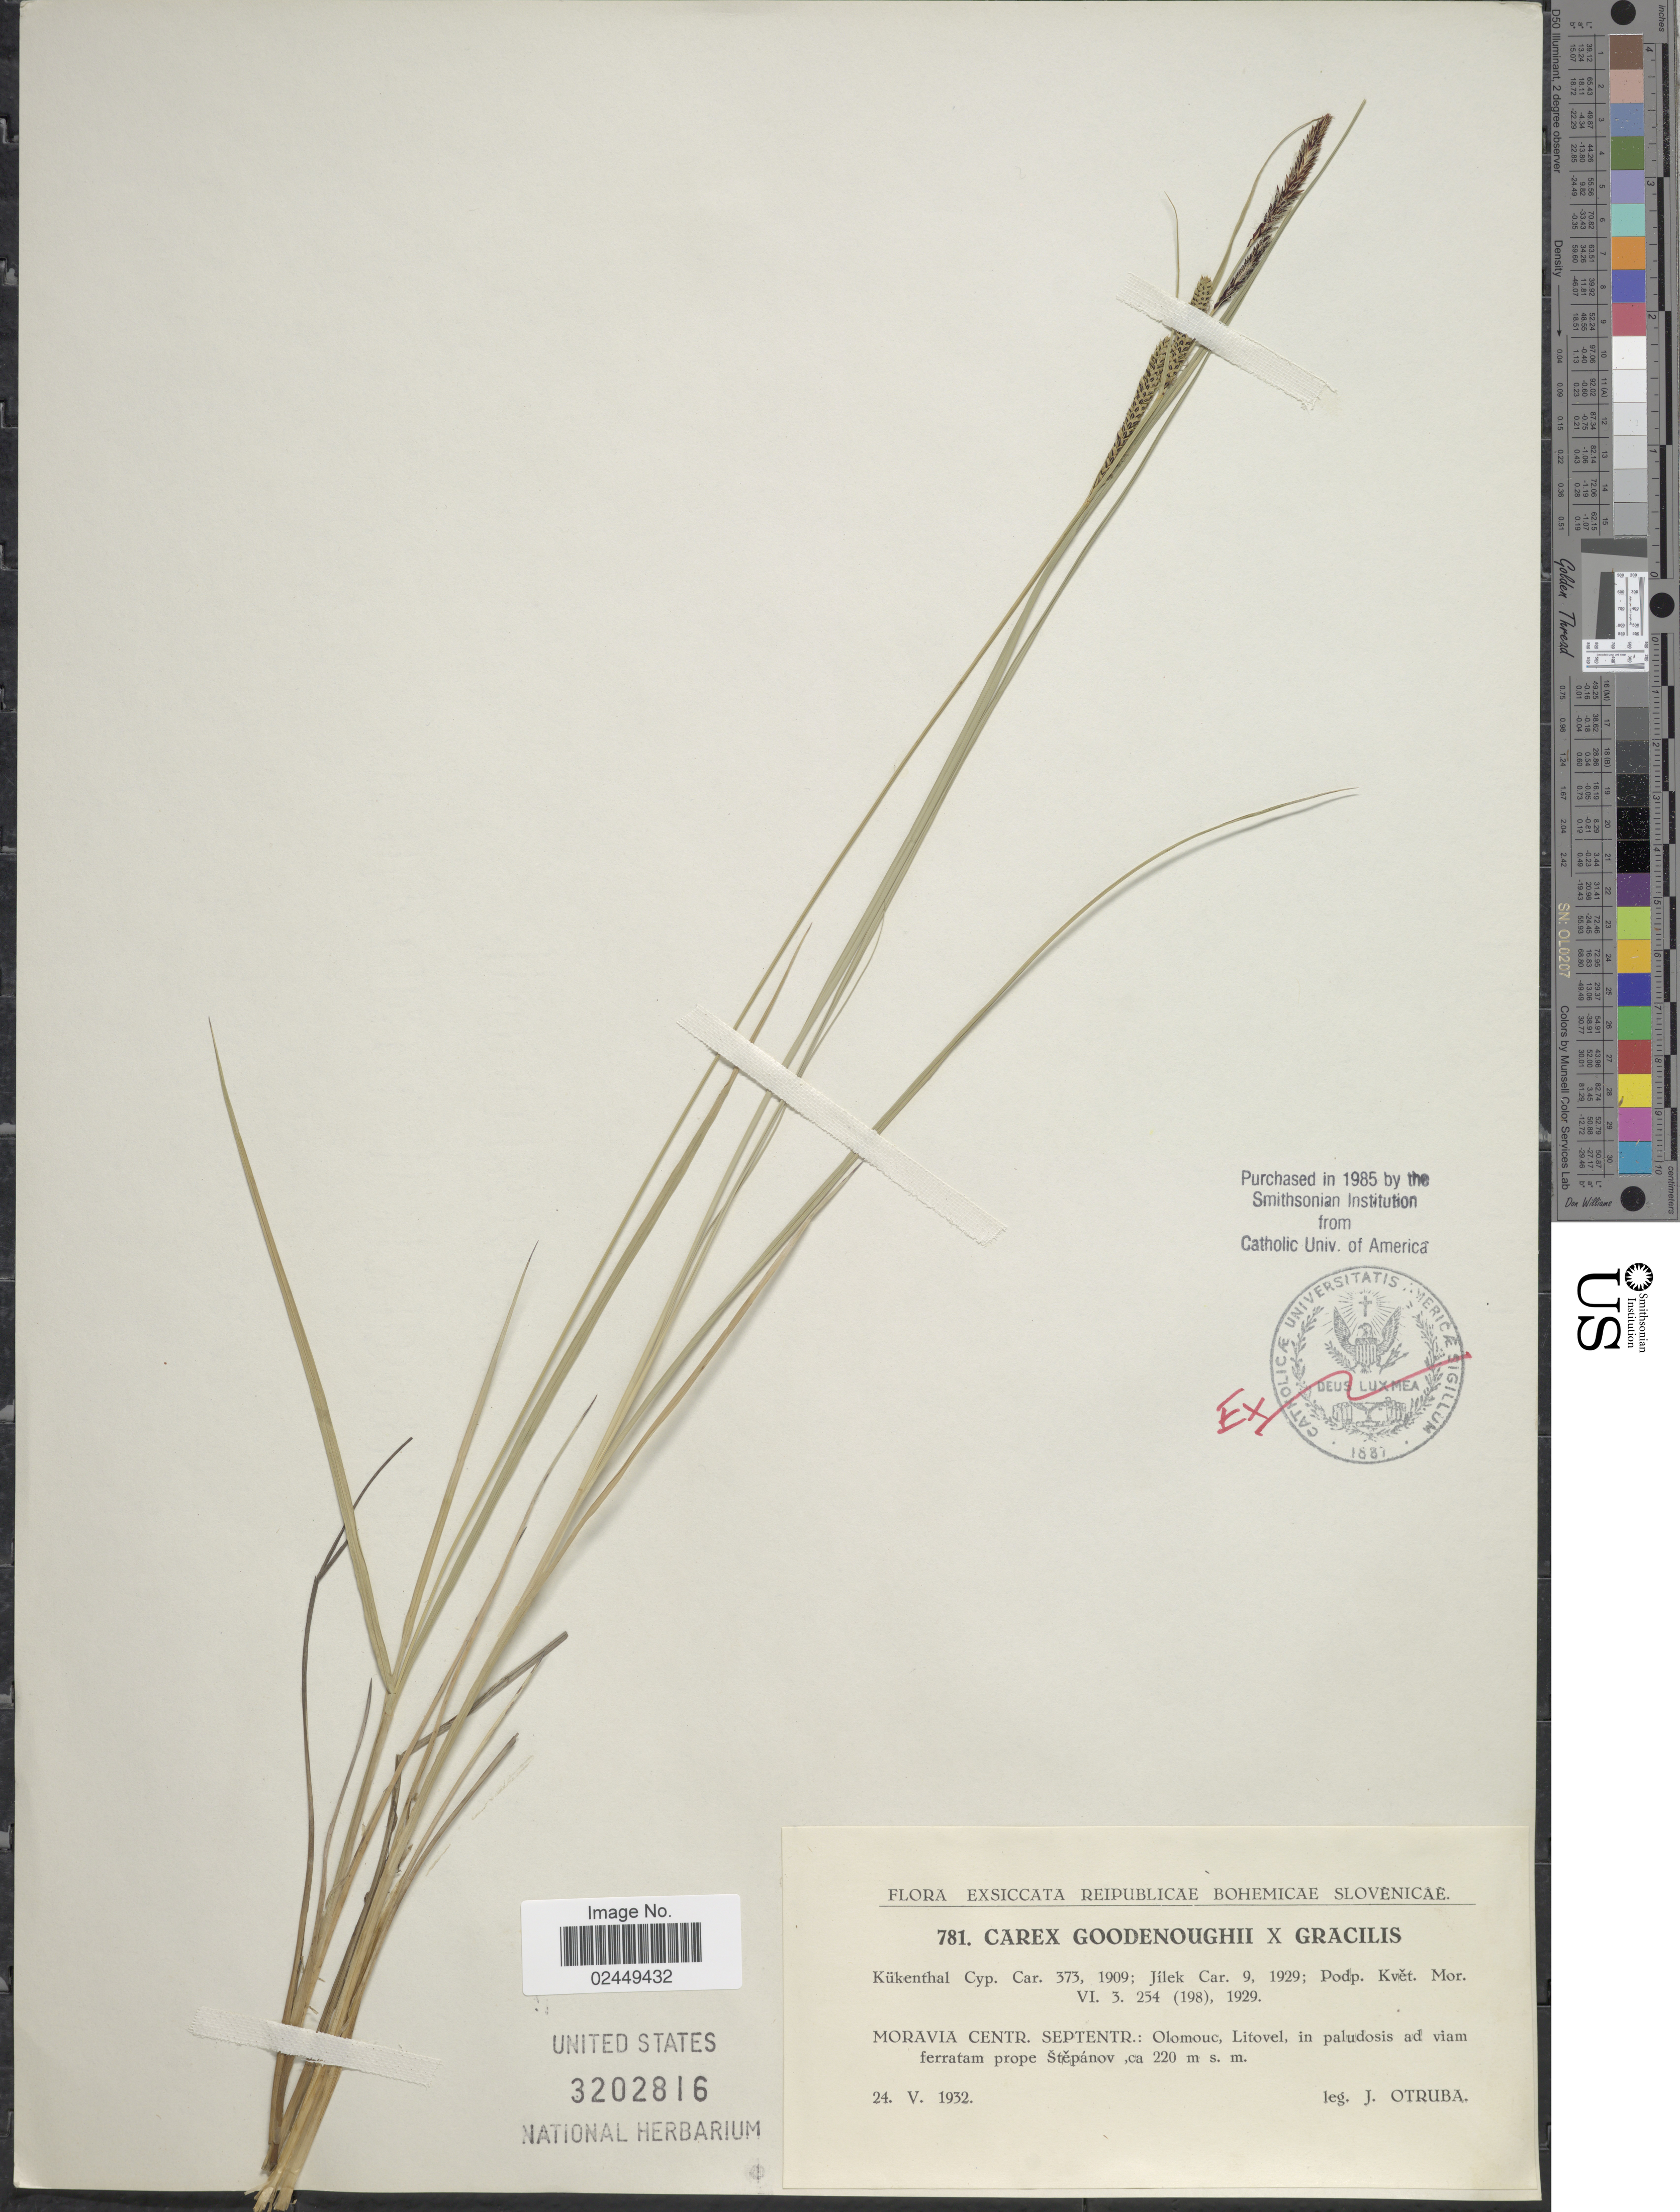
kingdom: Plantae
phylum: Tracheophyta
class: Liliopsida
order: Poales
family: Cyperaceae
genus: Carex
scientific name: Carex nigra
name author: (L.) Reichard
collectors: J. Otruba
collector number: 781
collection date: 1932-05-24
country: Czechia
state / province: Olomouc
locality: Reipublicae Bohemicae Slovenicae [unsure placement], Moravia Centr. Septentr.: Olomouc, Litovel, in paludosis ad viam ferratam prope Stepanov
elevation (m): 220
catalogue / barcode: US 33202816